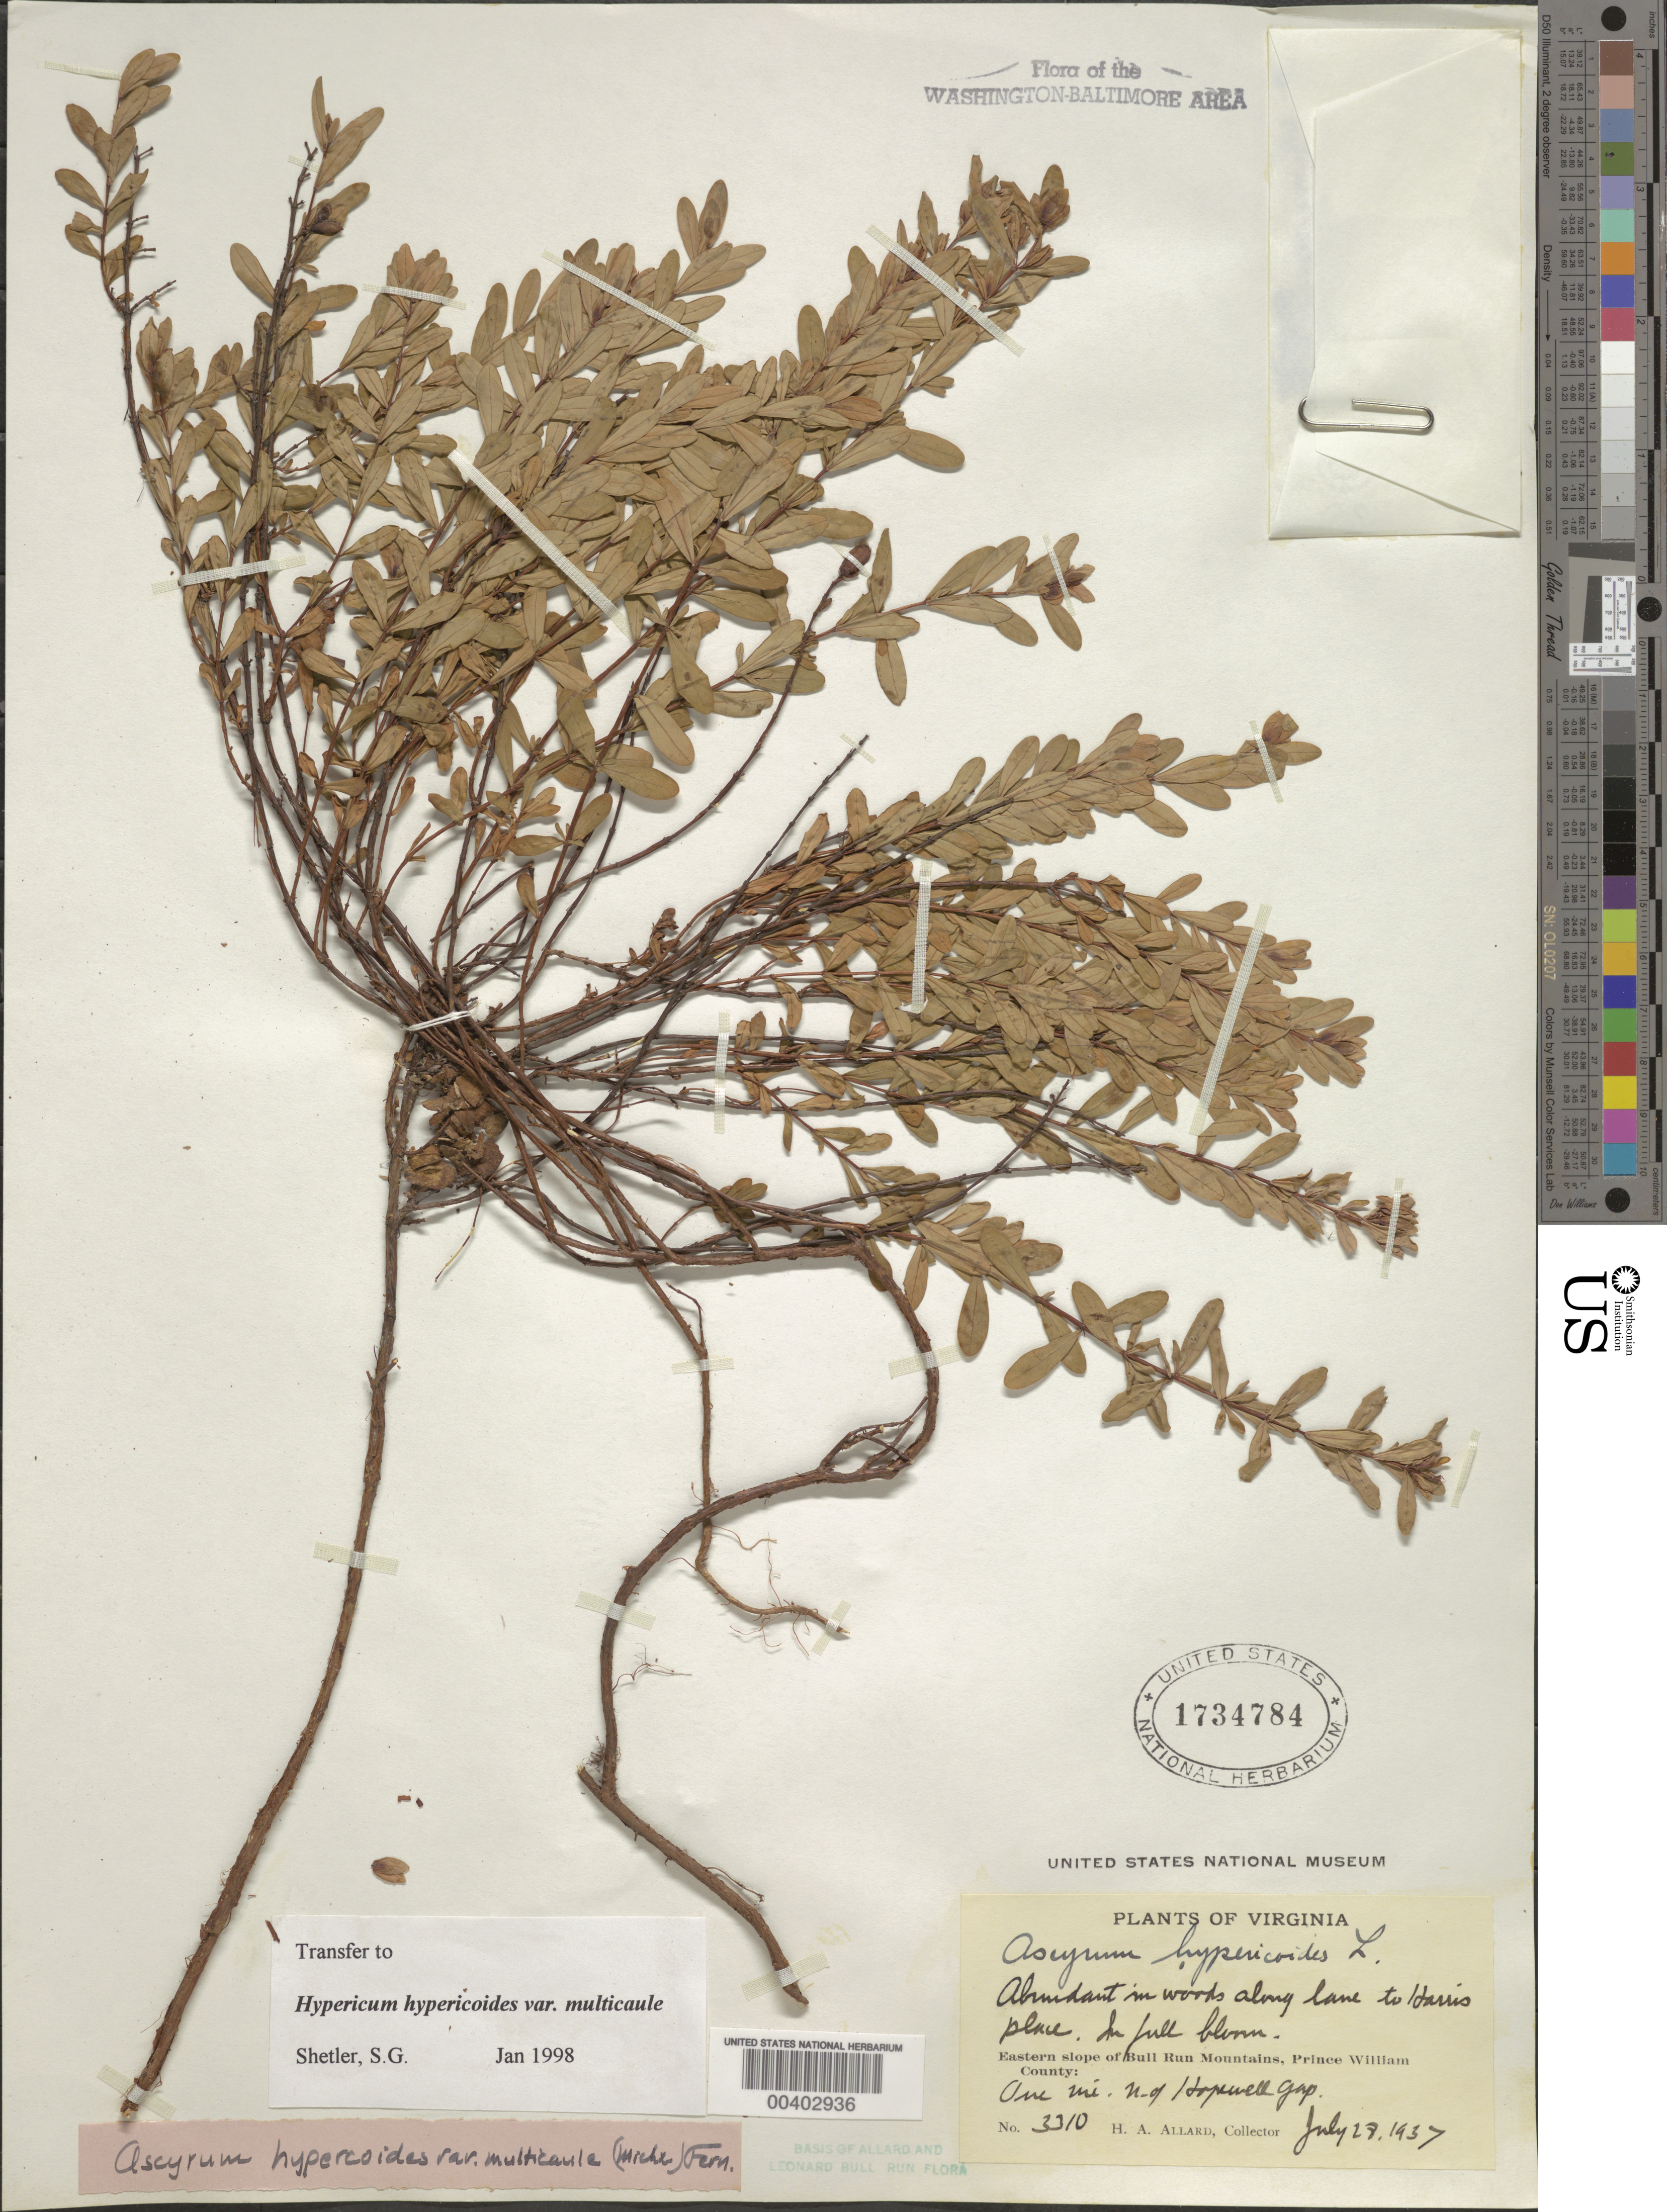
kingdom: Plantae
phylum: Tracheophyta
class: Magnoliopsida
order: Malpighiales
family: Hypericaceae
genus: Hypericum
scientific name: Hypericum stragulum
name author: W.P. Adams & N. Robson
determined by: Strong, Mark T., (BOT), Smithsonian Institution - National Museum of Natural History (UNITED STATES)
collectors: H. A. Allard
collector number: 3310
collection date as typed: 28 Jul 1937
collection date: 1937-07-28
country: United States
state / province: Virginia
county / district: Prince William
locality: North of Hopewell Gap Bull Run Mts.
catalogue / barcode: US 1734784